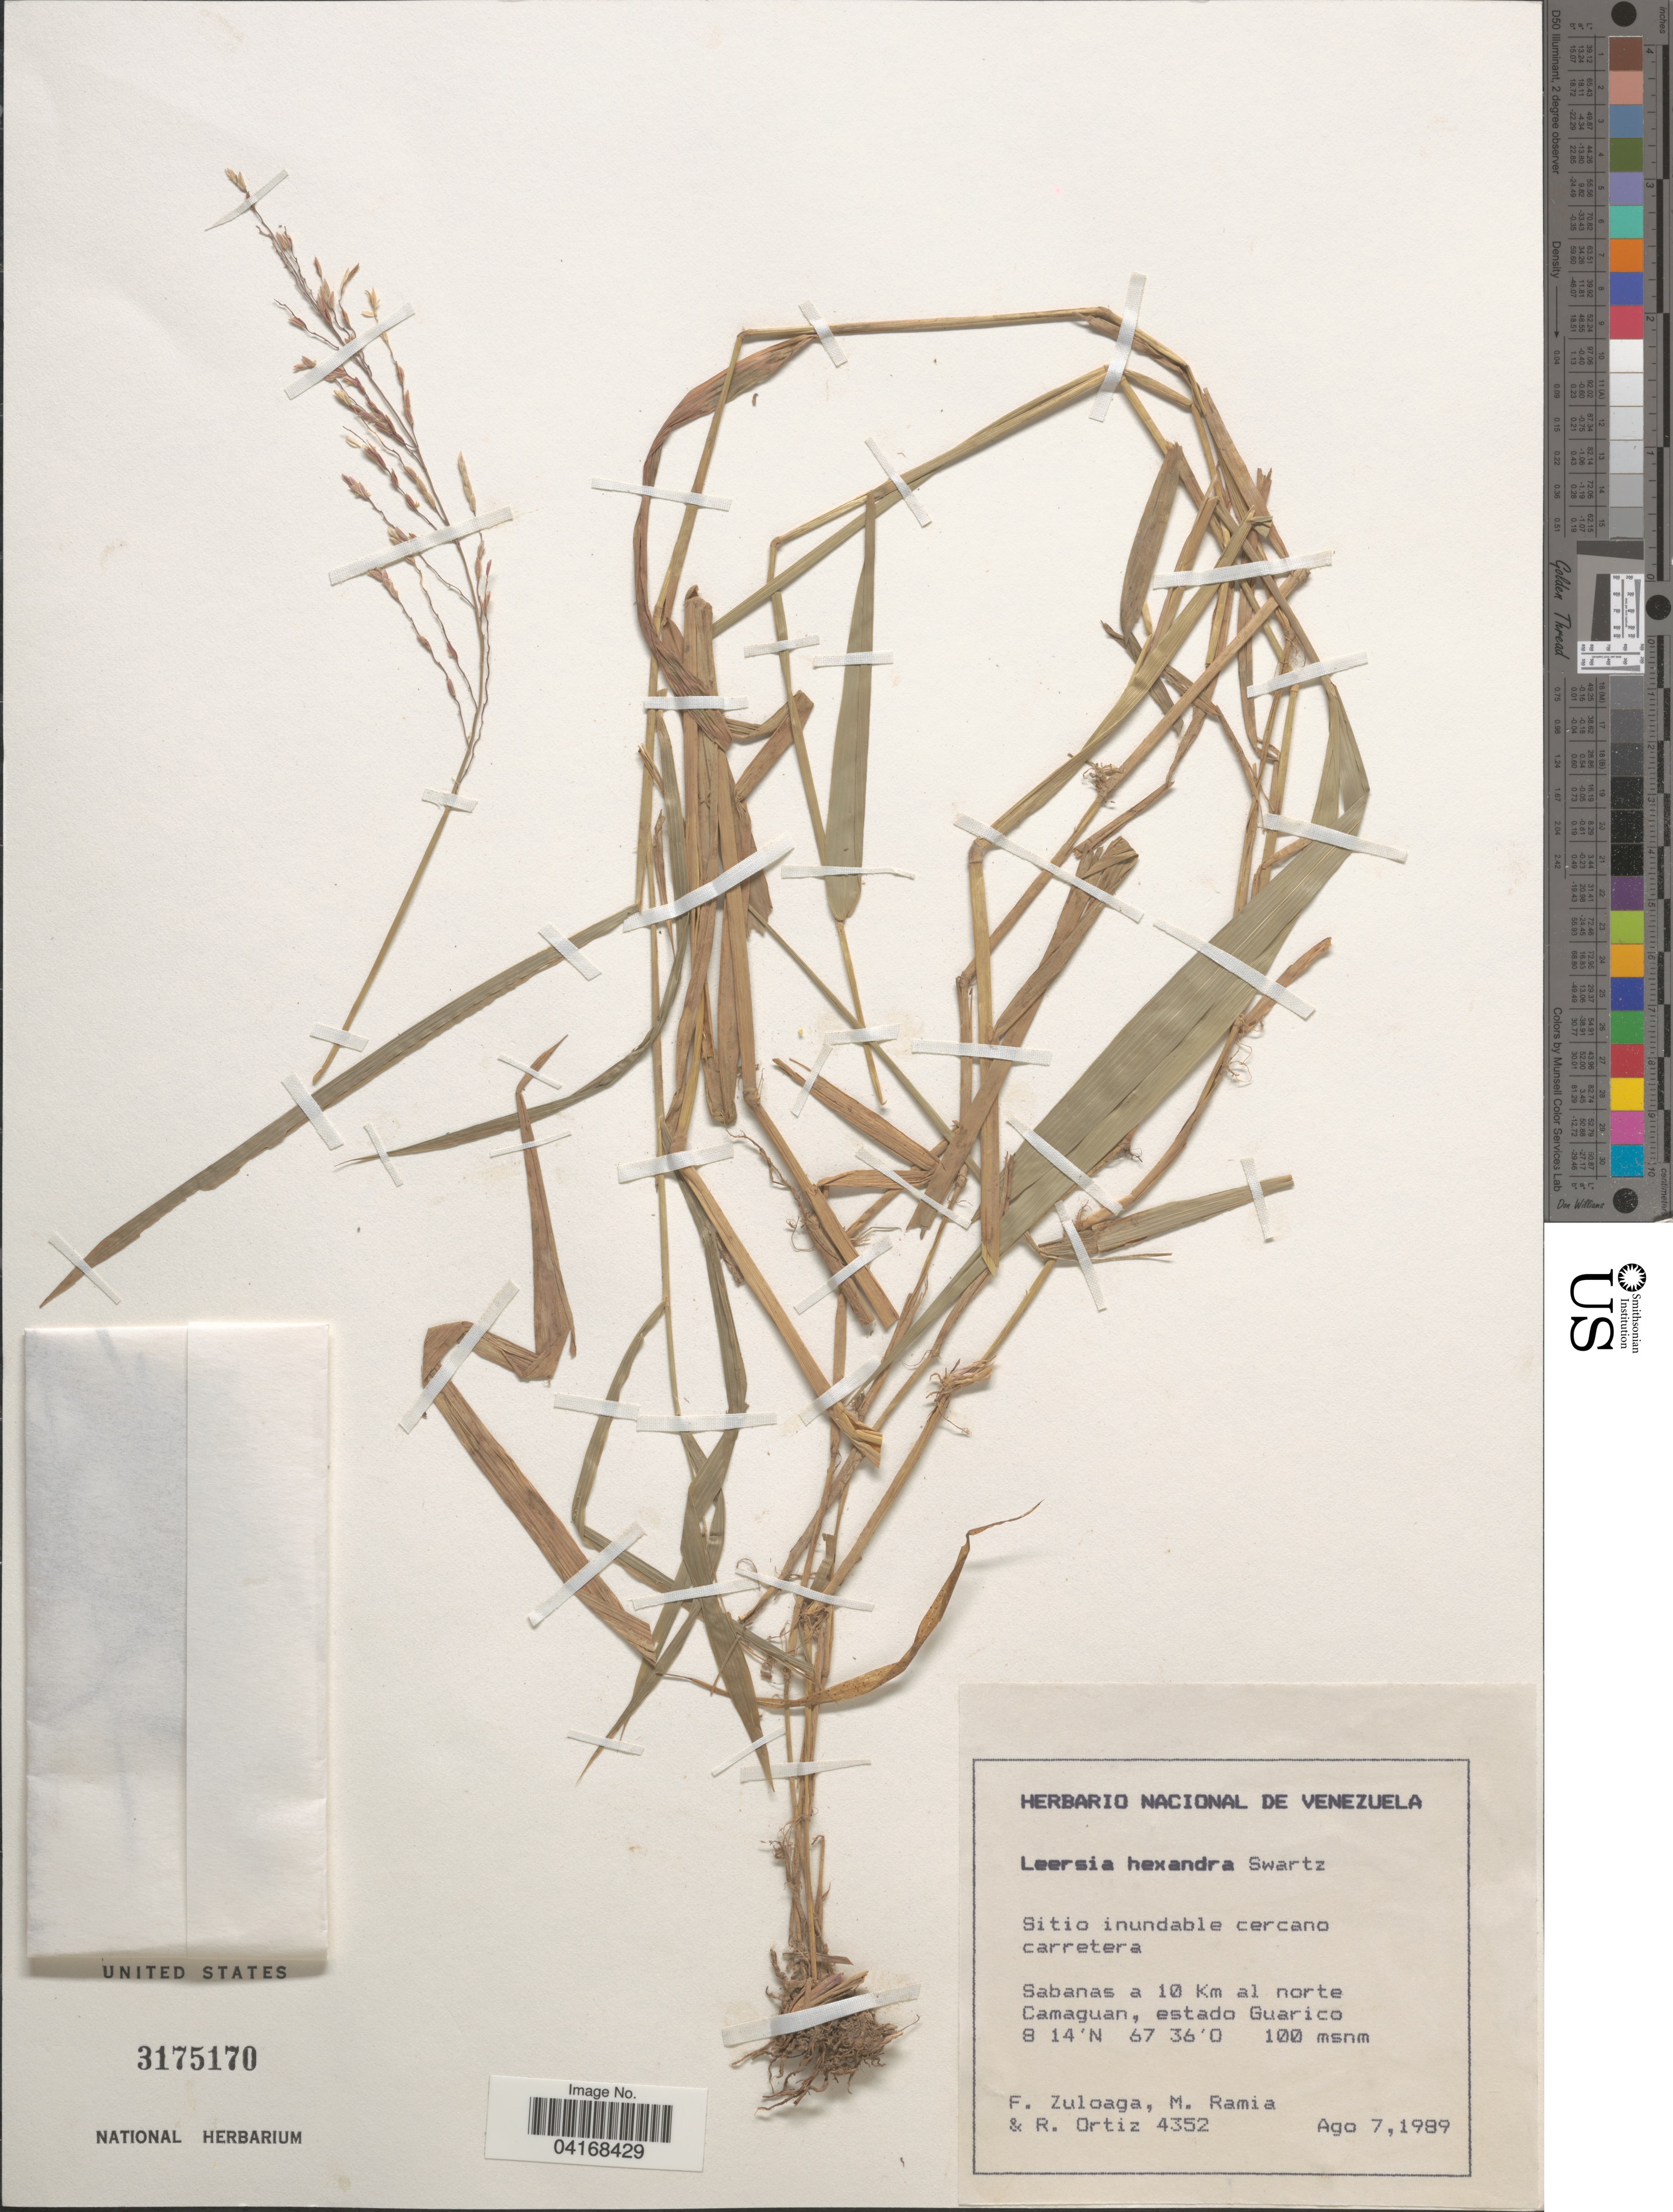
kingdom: Plantae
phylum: Tracheophyta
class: Liliopsida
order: Poales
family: Poaceae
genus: Leersia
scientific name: Leersia hexandra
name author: Sw.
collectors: F. Zuloaga, M. Ramia & R. Ortiz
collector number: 4352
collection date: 1989-08-07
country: Venezuela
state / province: Guarico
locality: Sabanas a 10 Km al norte Camaguan.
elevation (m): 100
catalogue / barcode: US 3175170